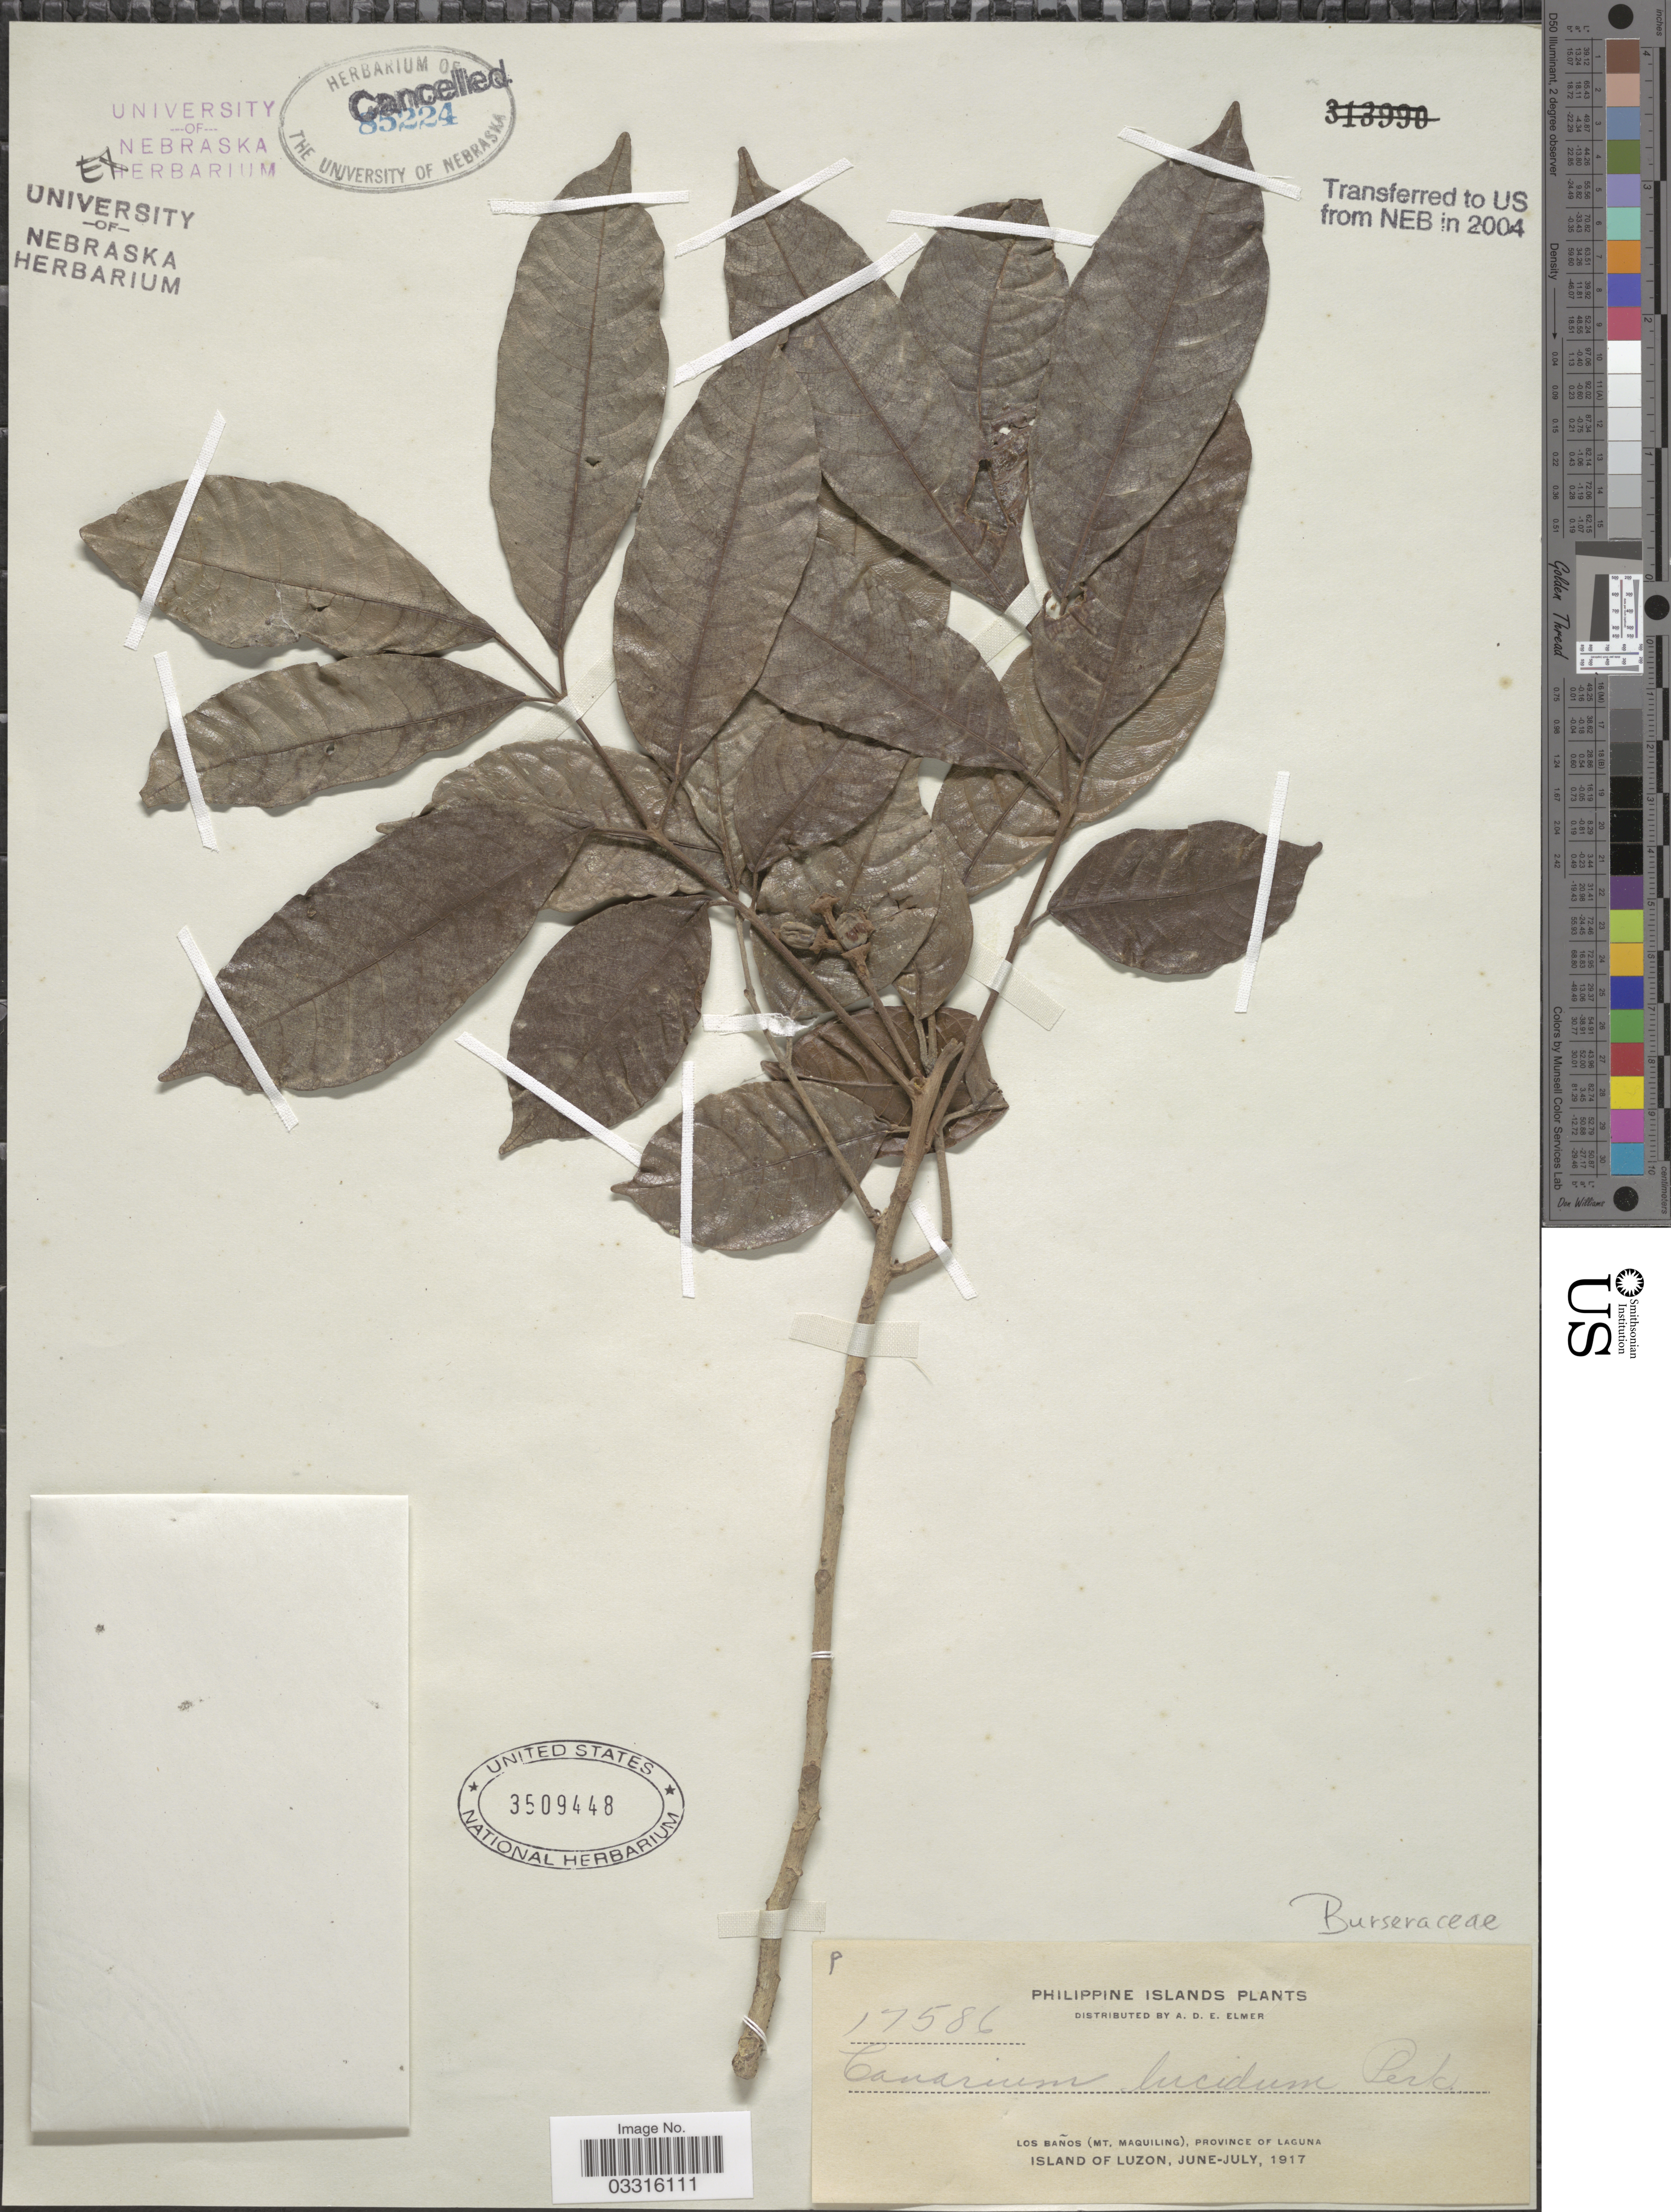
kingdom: Plantae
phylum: Tracheophyta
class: Magnoliopsida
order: Sapindales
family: Burseraceae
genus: Canarium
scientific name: Canarium lucidum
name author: Perkins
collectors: A. D. E. Elmer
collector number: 17586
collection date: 1917-06/1917-07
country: Philippines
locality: Los Baños (Mt. Maquiling), Province of Laguna. Island of Luzon.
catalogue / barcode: US 3509448